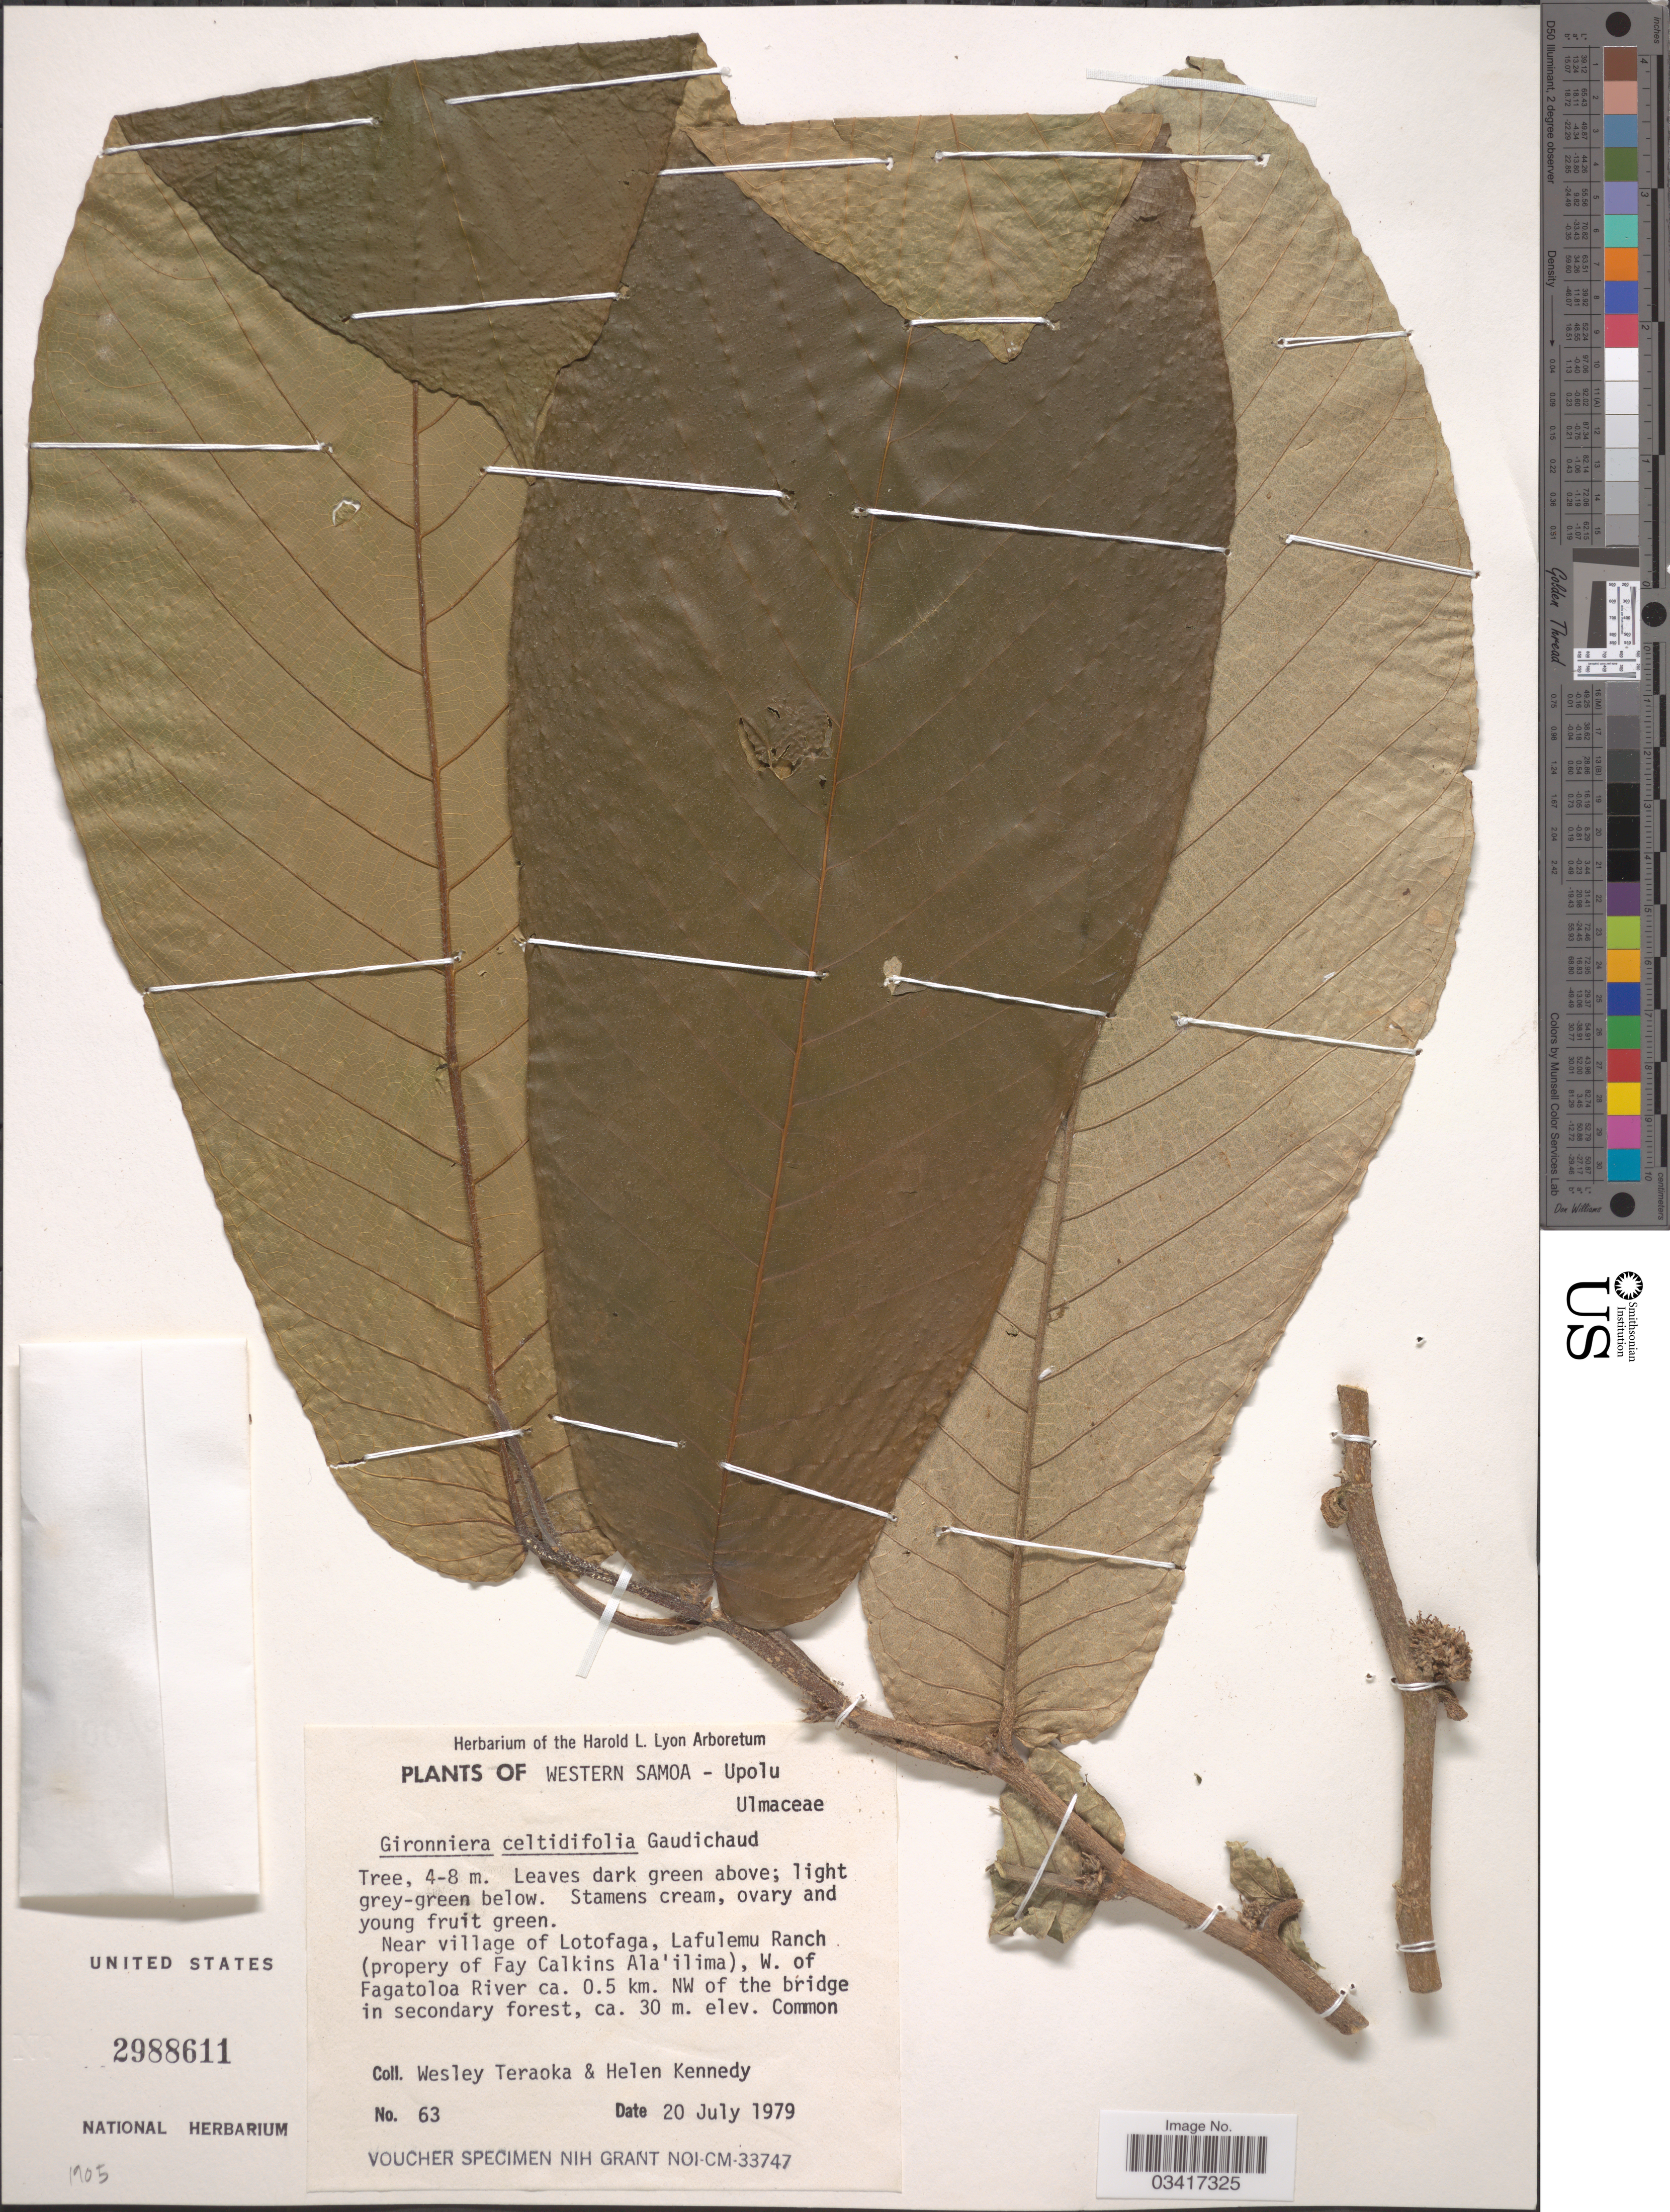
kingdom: Plantae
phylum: Tracheophyta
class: Magnoliopsida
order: Rosales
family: Cannabaceae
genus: Gironniera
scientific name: Gironniera celtidifolia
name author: Gaudich.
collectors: W. Teraoka & H. Kennedy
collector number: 63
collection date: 1979-07-20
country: Samoa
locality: Upolu. Near village of Lotofaga, Lafulemu Ranch (propery of Fay Calkins Ala'ilima), W. of Fagatoloa River ca. 0.5 km. NW of the bridge in secondary forest.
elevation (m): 30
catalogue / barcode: US 2988611